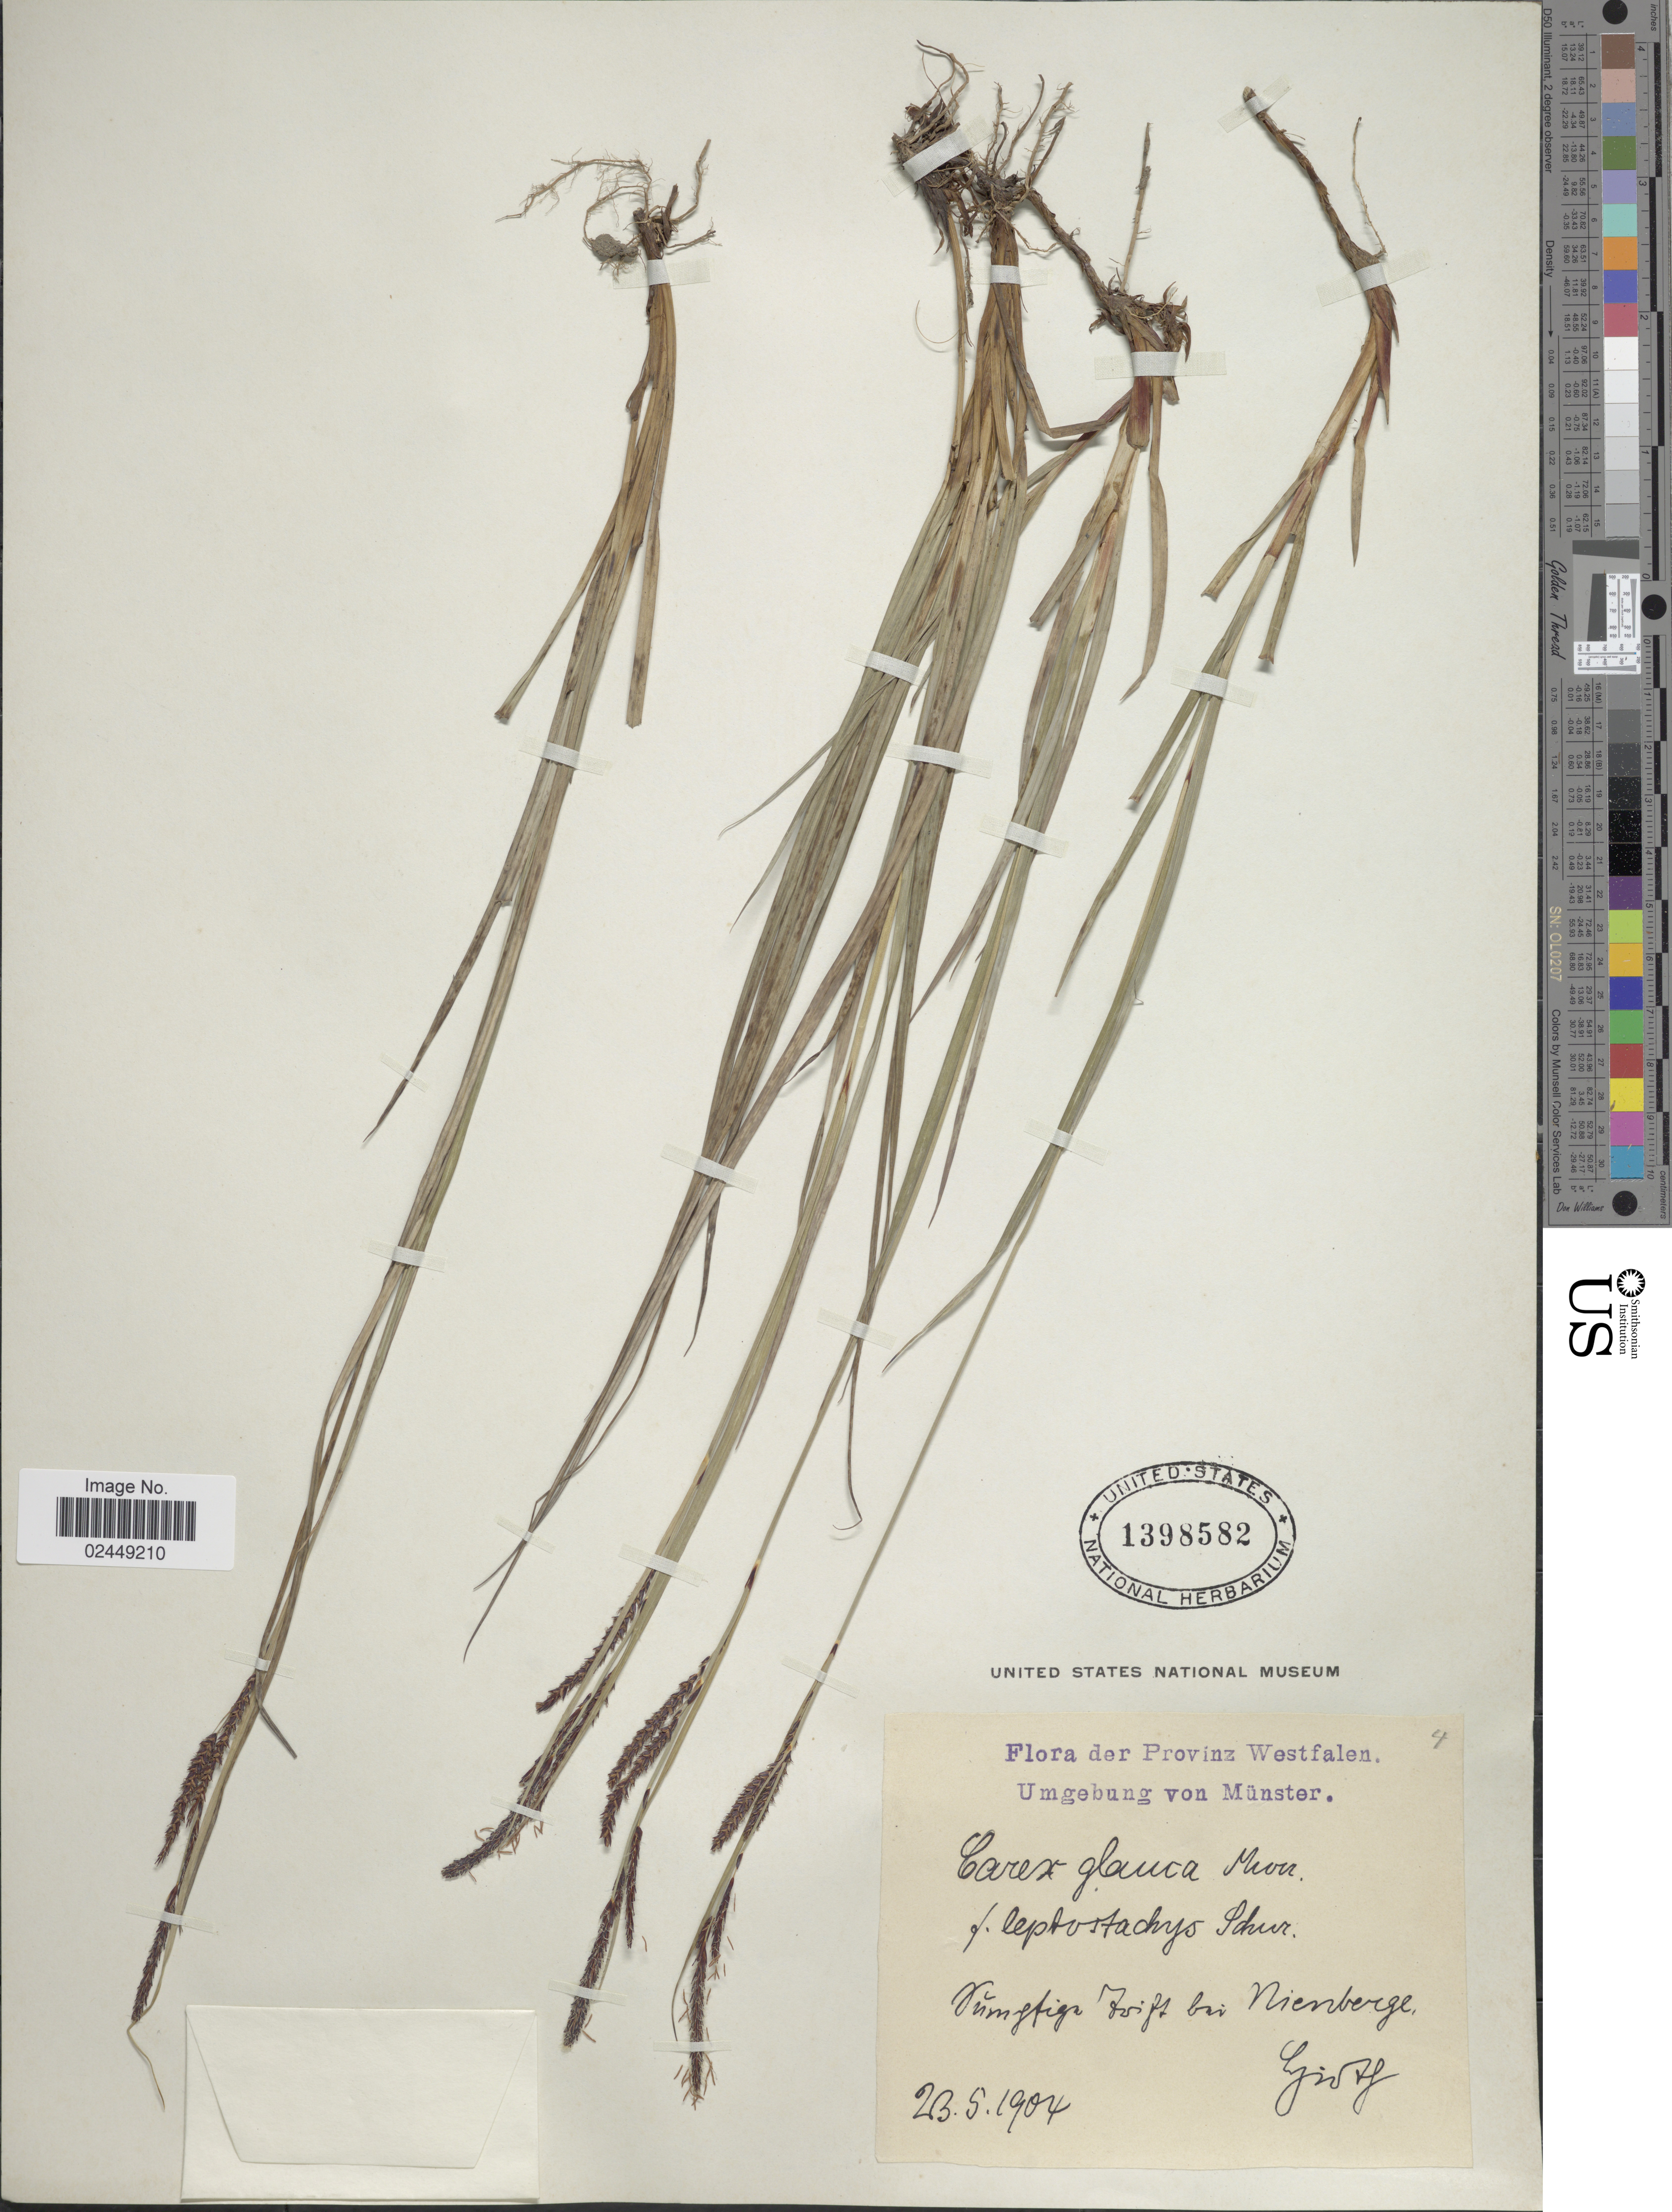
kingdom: Plantae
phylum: Tracheophyta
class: Liliopsida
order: Poales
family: Cyperaceae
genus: Carex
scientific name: Carex flacca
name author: Schreb.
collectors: -. Gross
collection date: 1904-05-23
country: Germany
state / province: Nordrhein-Westfalen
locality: Provinz Westfalen, [illegible text] bai Nienberge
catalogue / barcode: US 1398582